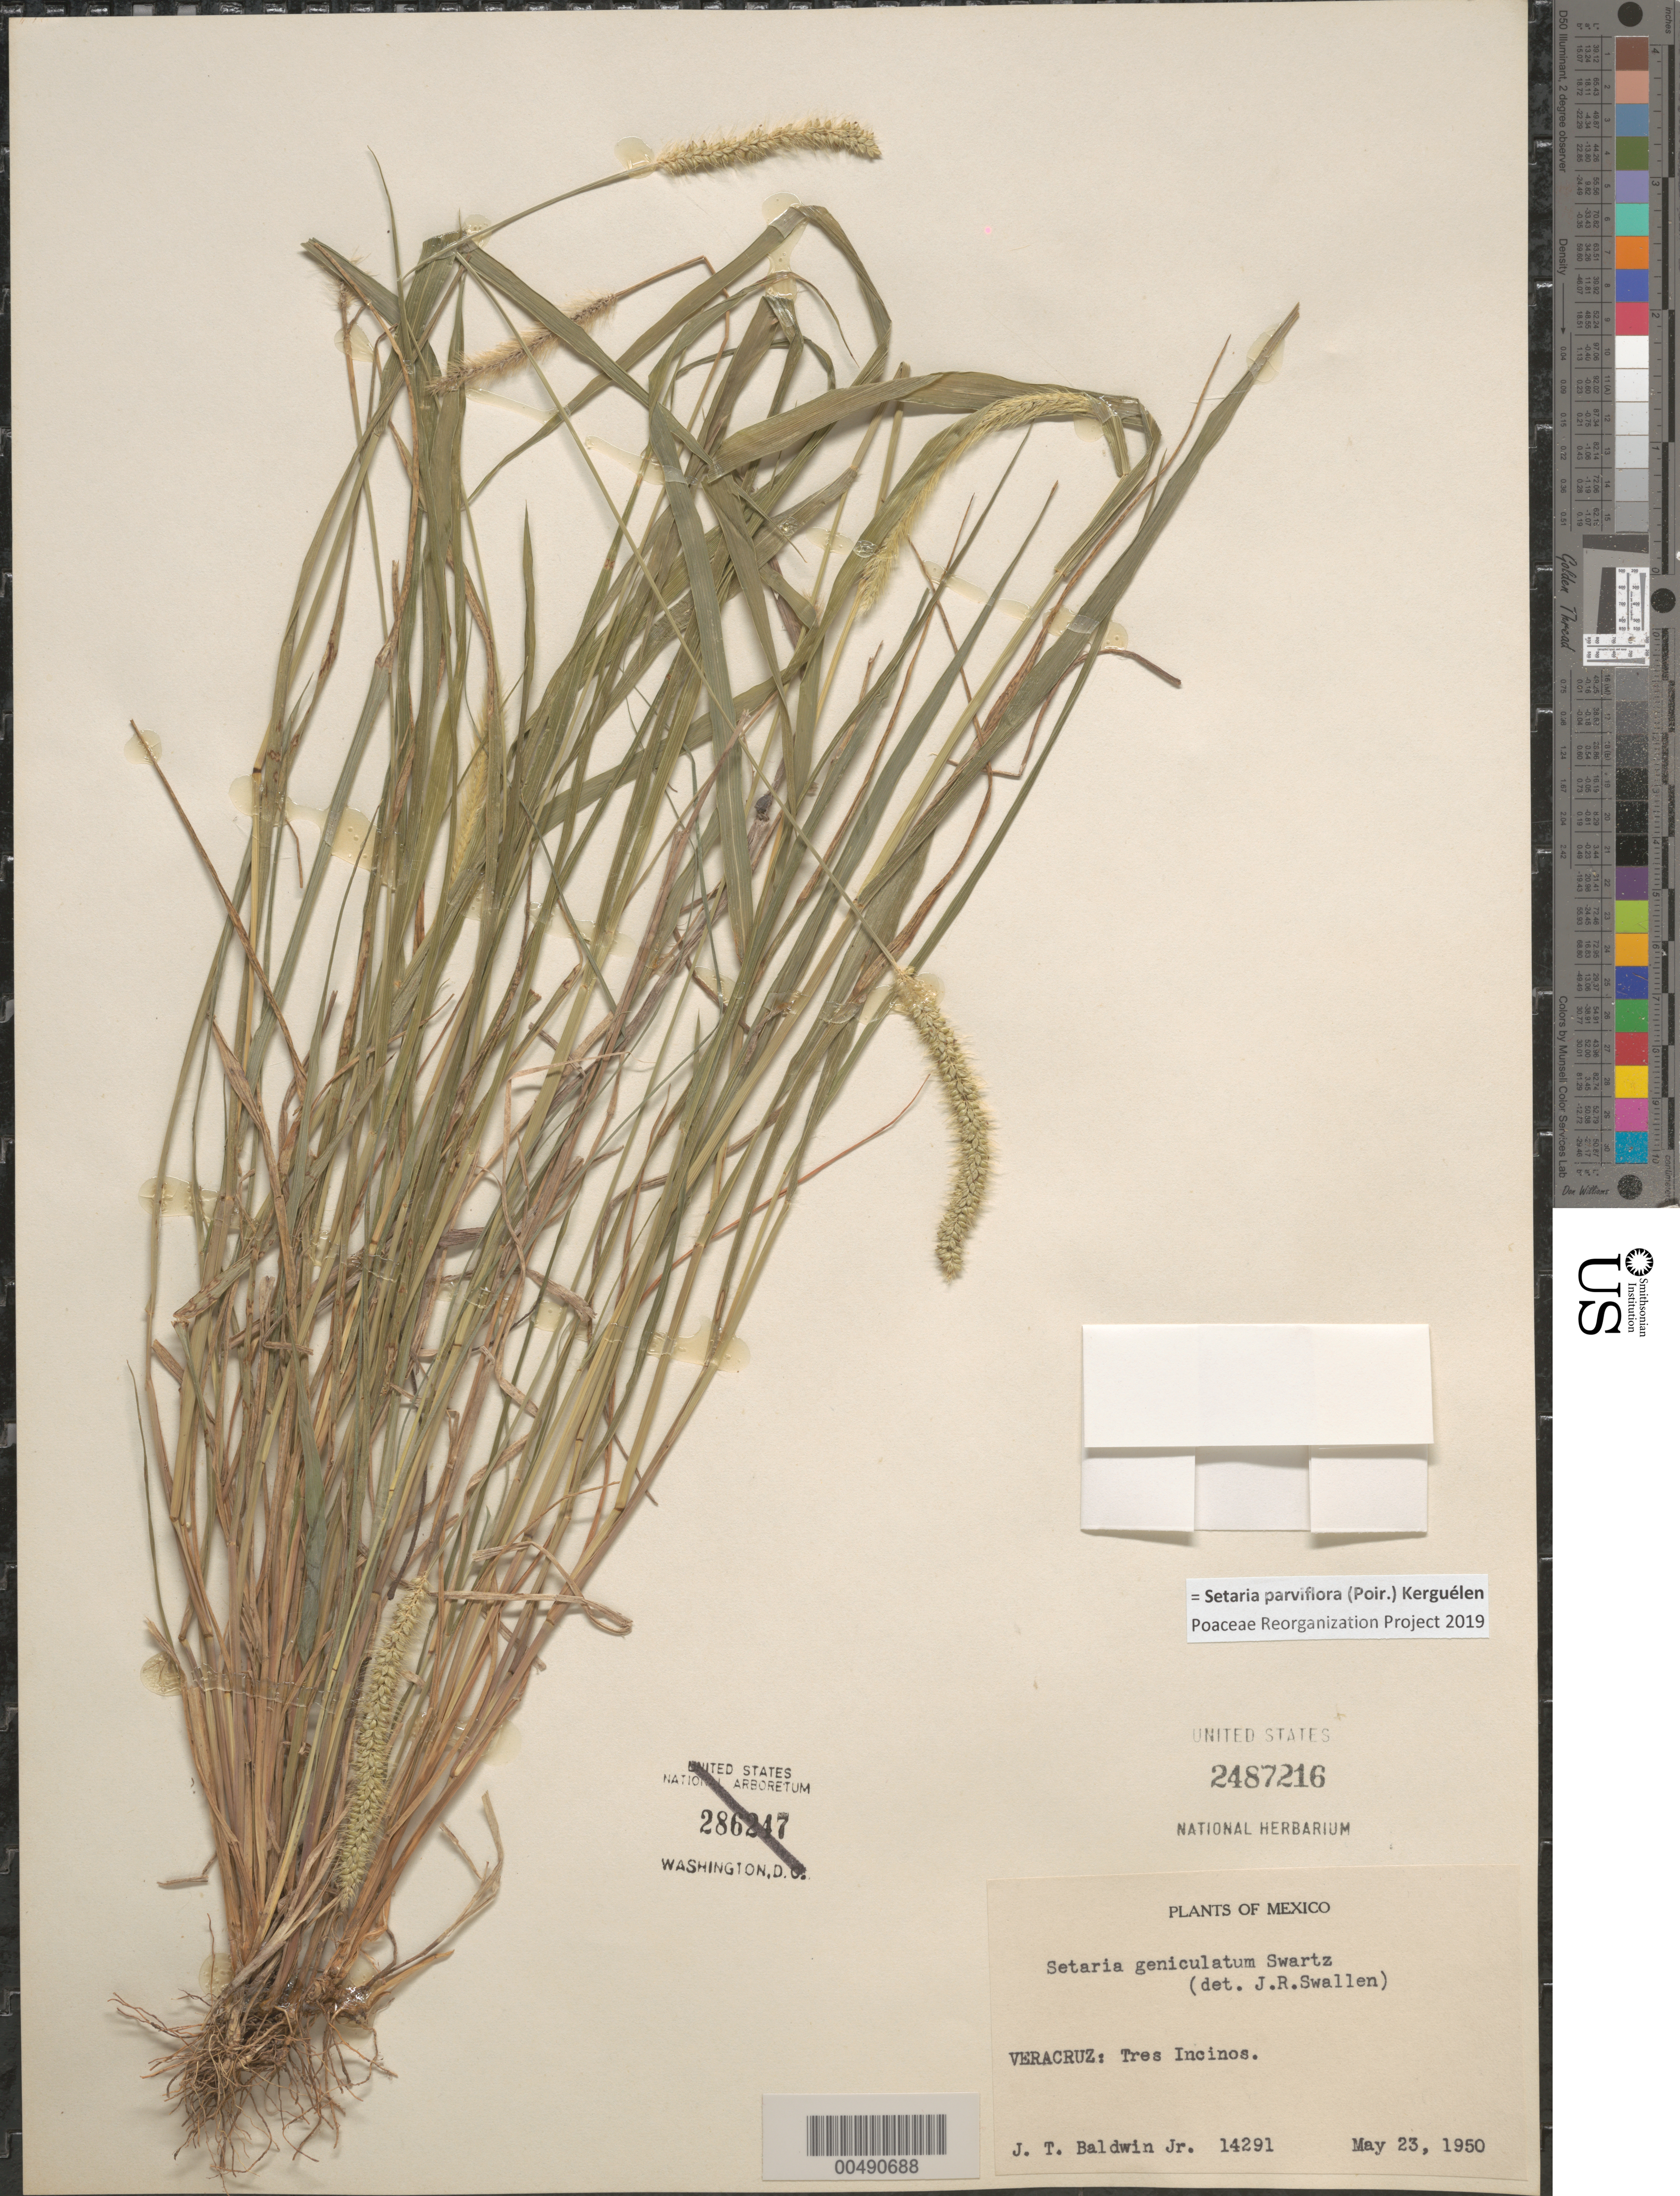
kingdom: Plantae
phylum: Tracheophyta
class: Liliopsida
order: Poales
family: Poaceae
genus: Setaria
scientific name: Setaria parviflora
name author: (Poir.) Kerguélen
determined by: Poaceae Reorganization Project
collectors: J. T. Baldwin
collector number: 14291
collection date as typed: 23 May 1950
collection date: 1950-05-23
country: Mexico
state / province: Veracruz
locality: Tres Incinos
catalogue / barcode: US 2487216